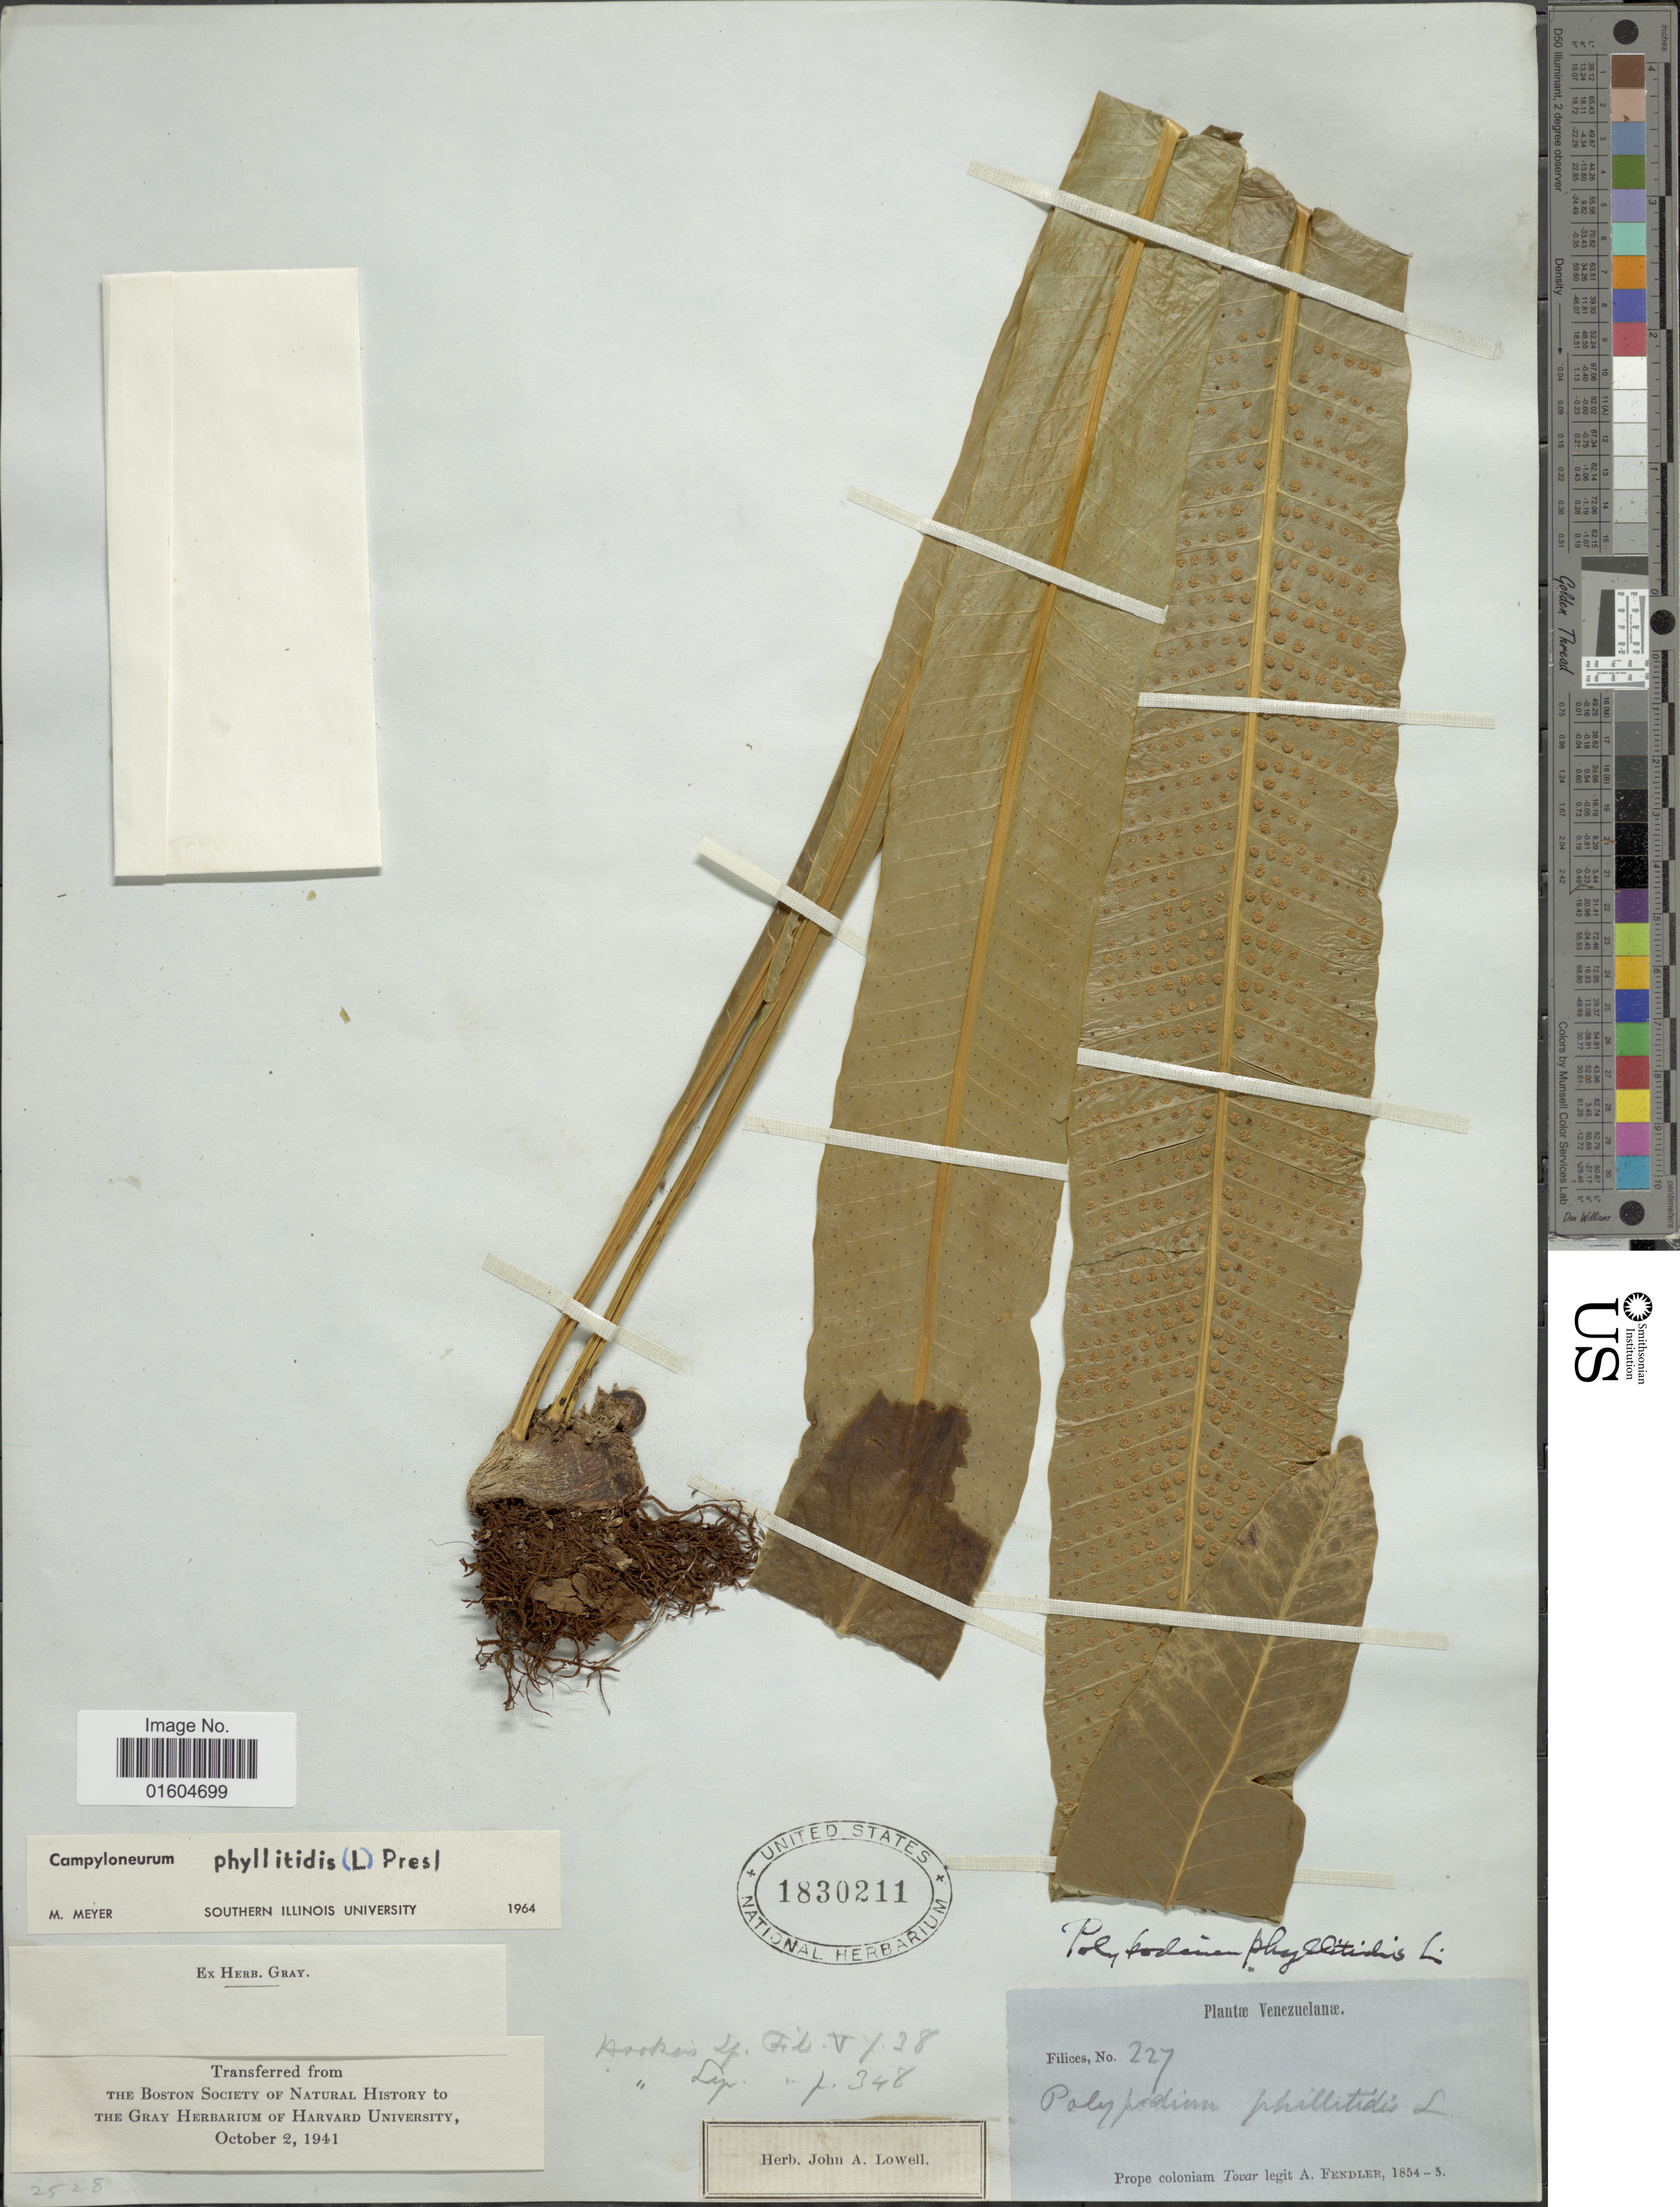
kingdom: Plantae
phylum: Tracheophyta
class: Polypodiopsida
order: Polypodiales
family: Polypodiaceae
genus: Campyloneurum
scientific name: Campyloneurum phyllitidis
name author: (L.) C. Presl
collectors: A. Fendler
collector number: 227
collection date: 1854/1855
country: Venezuela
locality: Venezuelanae. Tovar.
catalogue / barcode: US 1830211